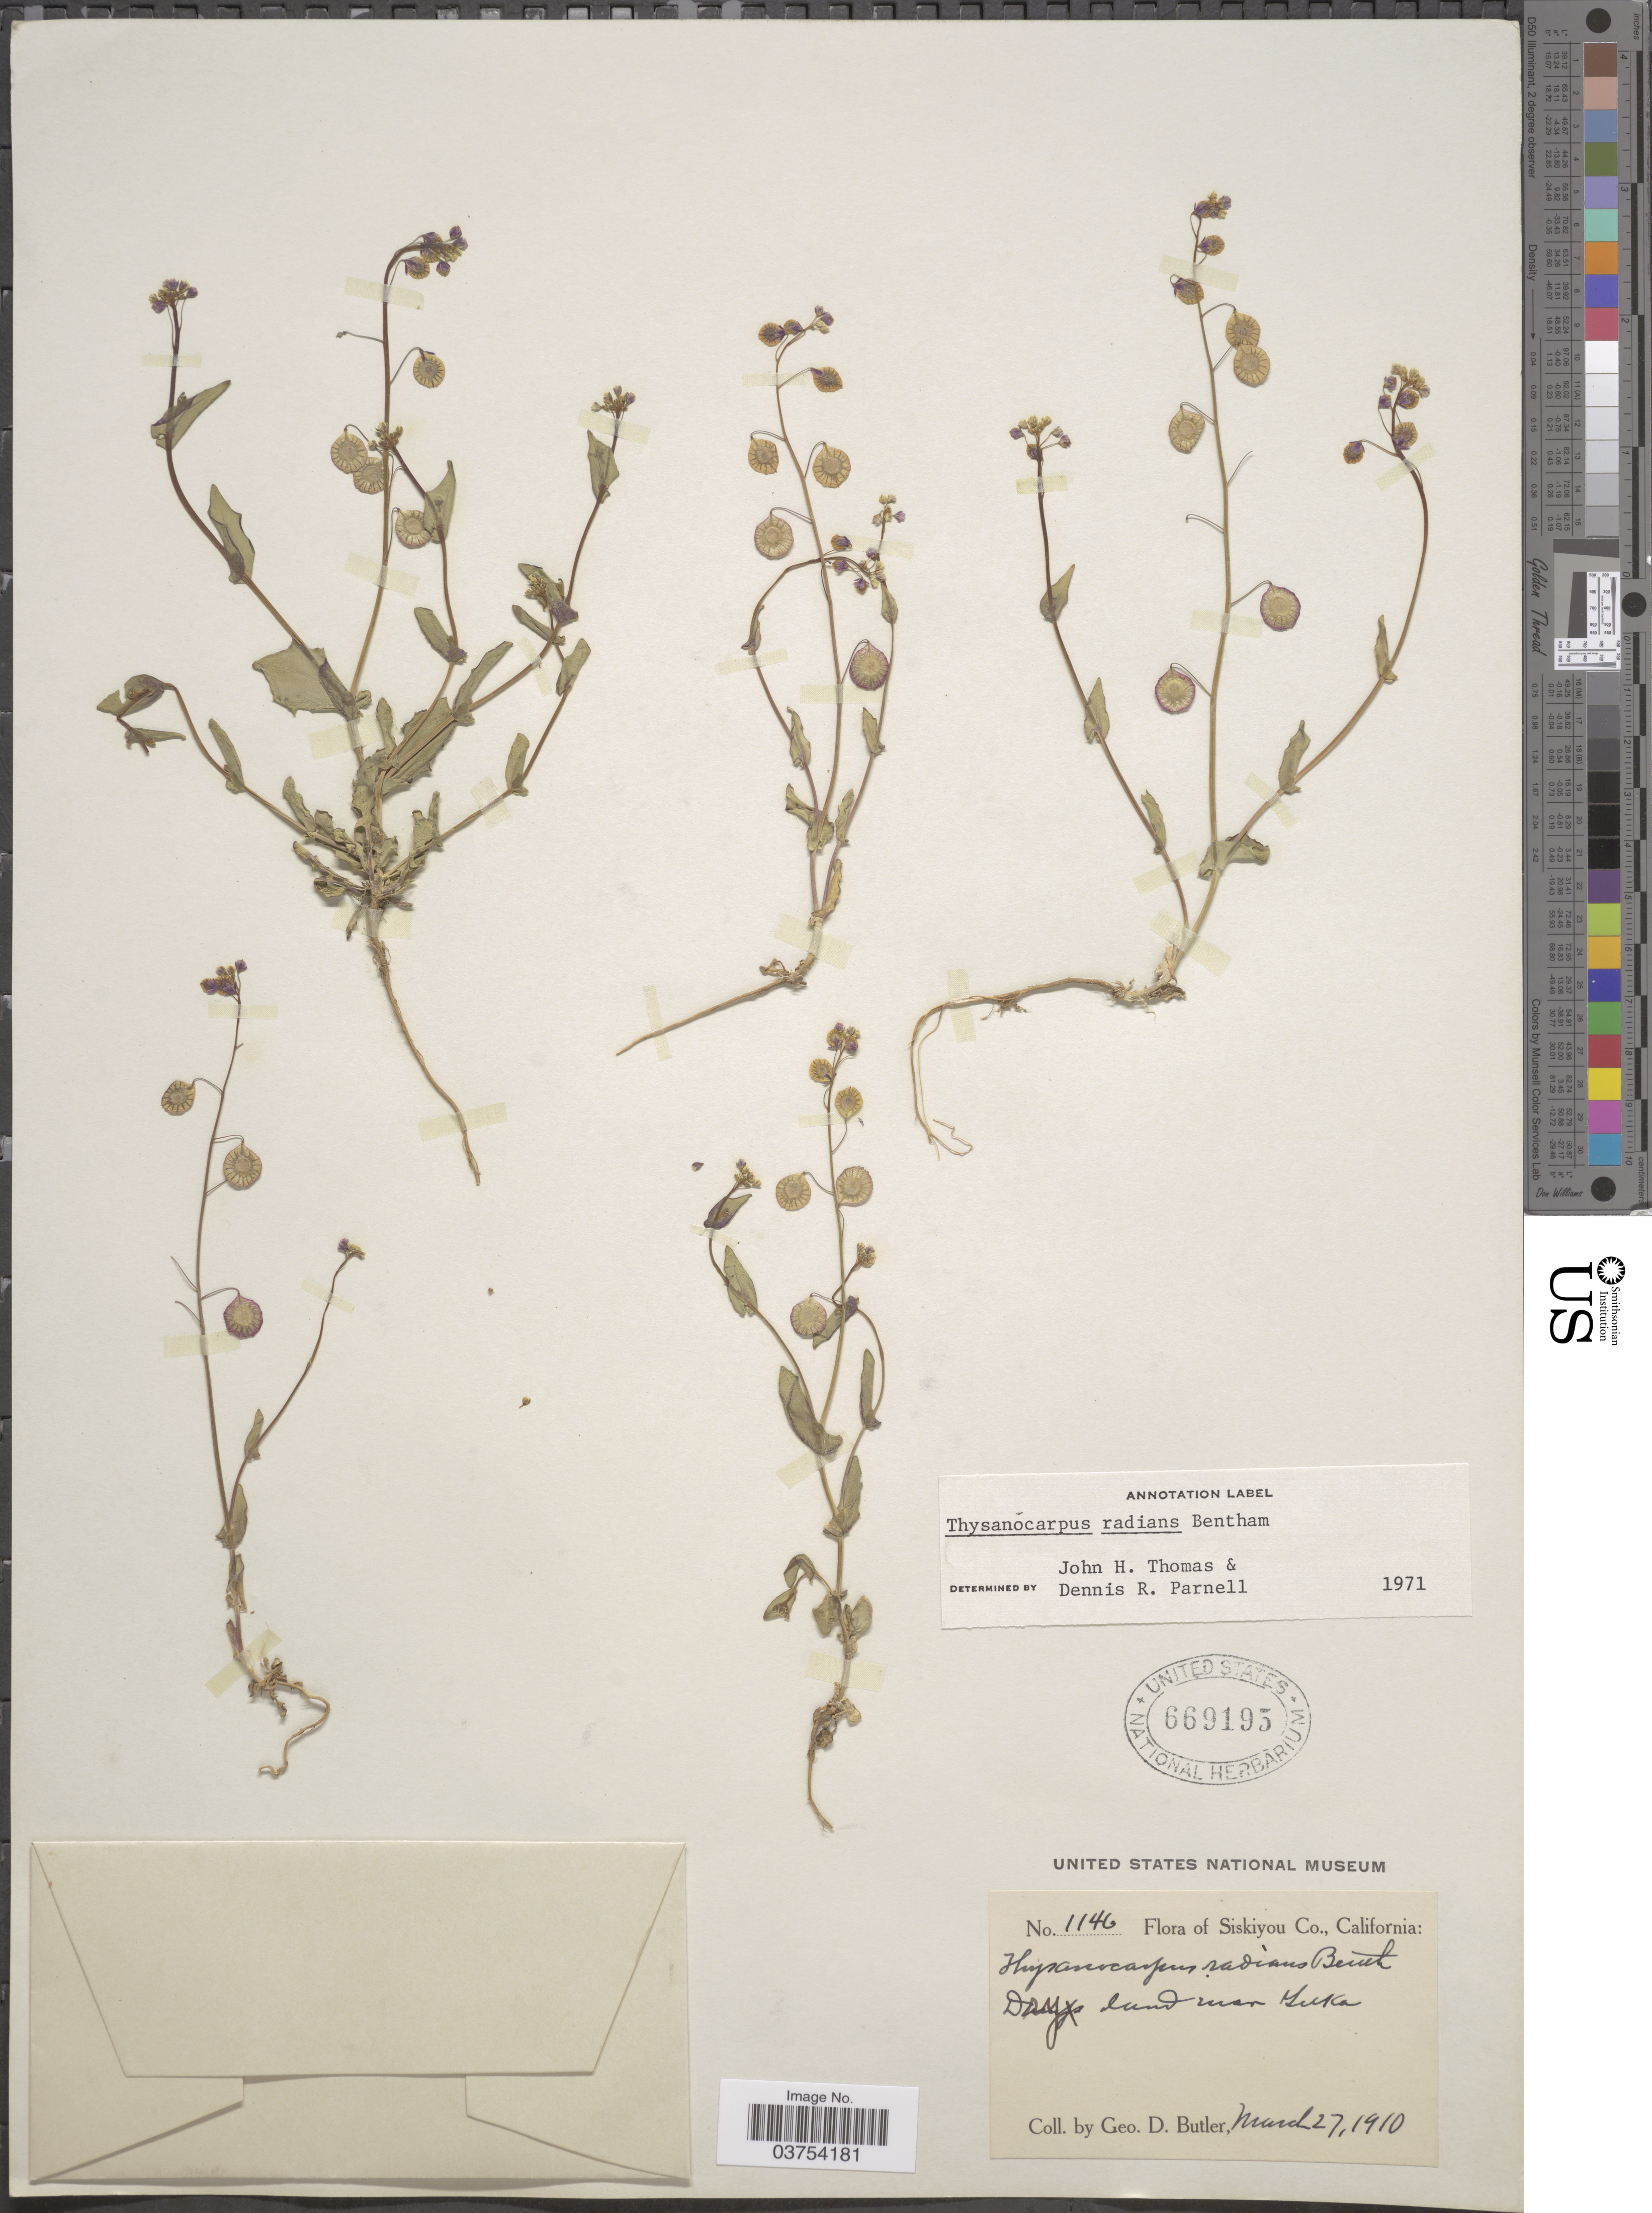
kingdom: Plantae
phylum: Tracheophyta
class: Magnoliopsida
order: Brassicales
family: Brassicaceae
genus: Thysanocarpus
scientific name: Thysanocarpus radians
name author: Benth.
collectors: G. D. Butler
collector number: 1146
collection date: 1910-03-27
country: United States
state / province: California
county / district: Siskiyou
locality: Siskiyou Co. Dry land near Yreka.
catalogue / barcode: US 669195